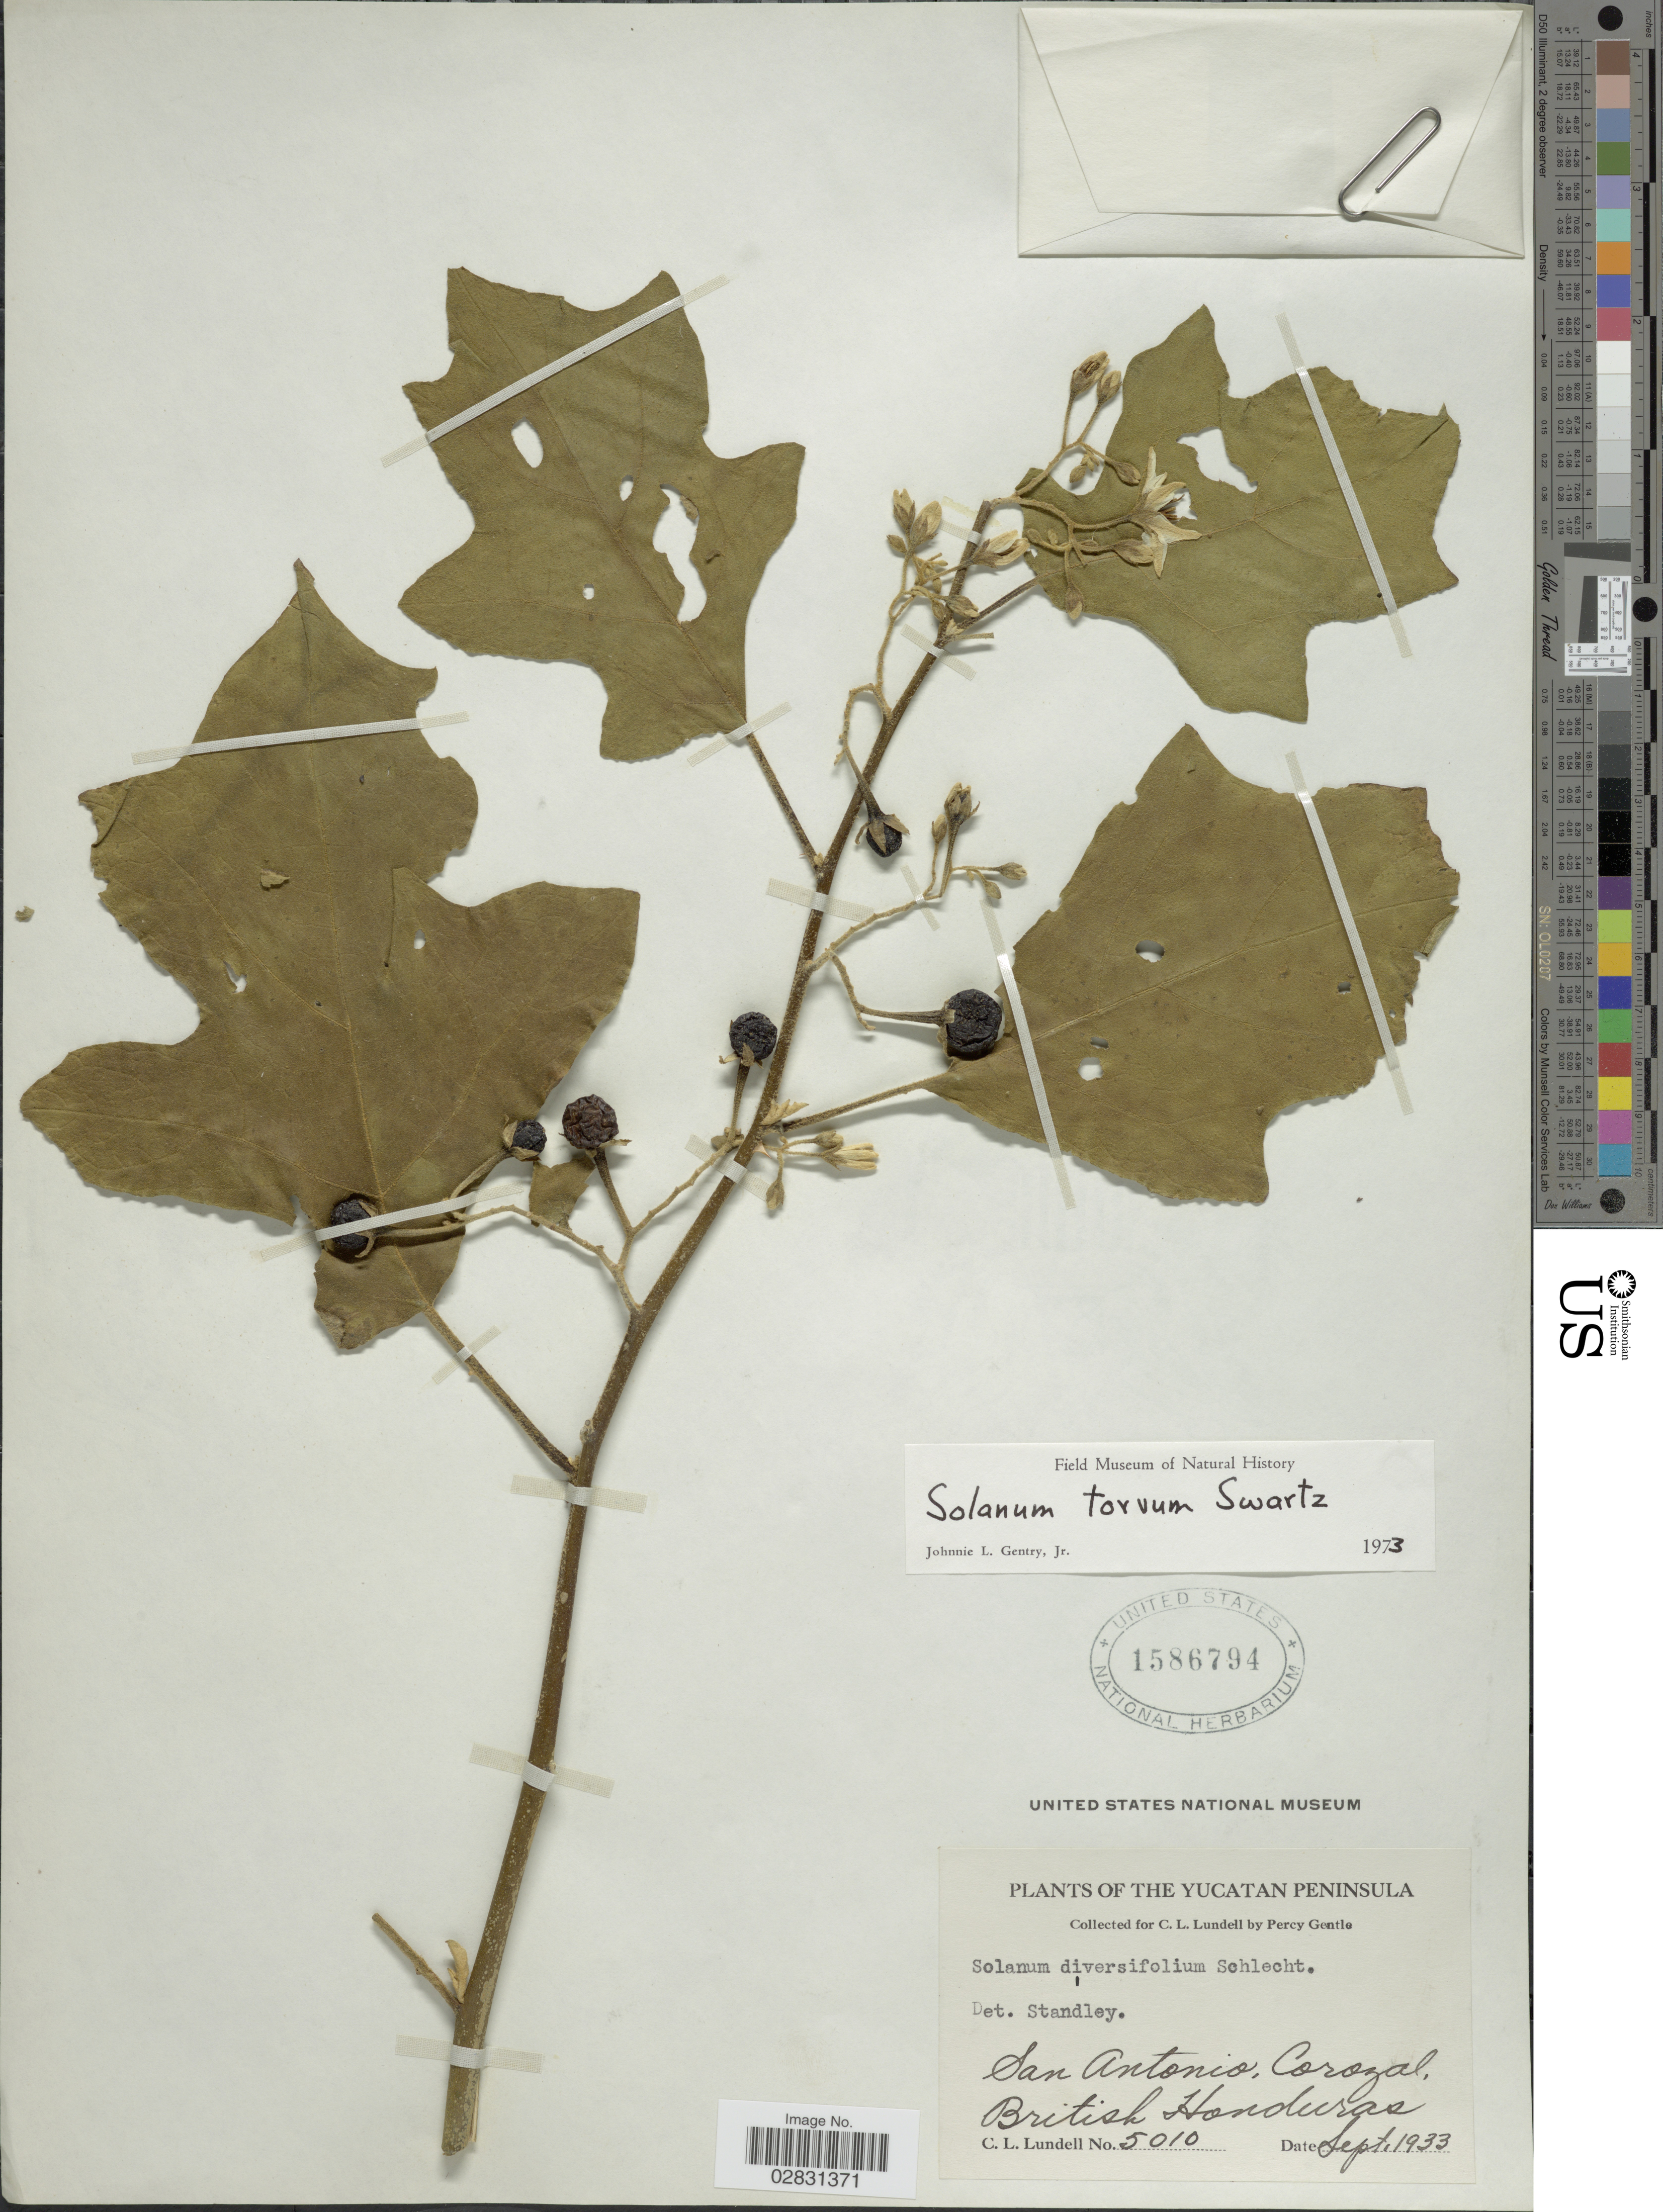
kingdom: Plantae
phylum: Tracheophyta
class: Magnoliopsida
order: Solanales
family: Solanaceae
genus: Solanum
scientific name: Solanum torvum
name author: Sw.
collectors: C. L. Lundell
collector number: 5010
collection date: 1933-09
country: Belize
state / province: Corozal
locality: The Yucatan Peninsula, San Antonio, Corozal, British Honduras.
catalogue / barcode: US 1586794